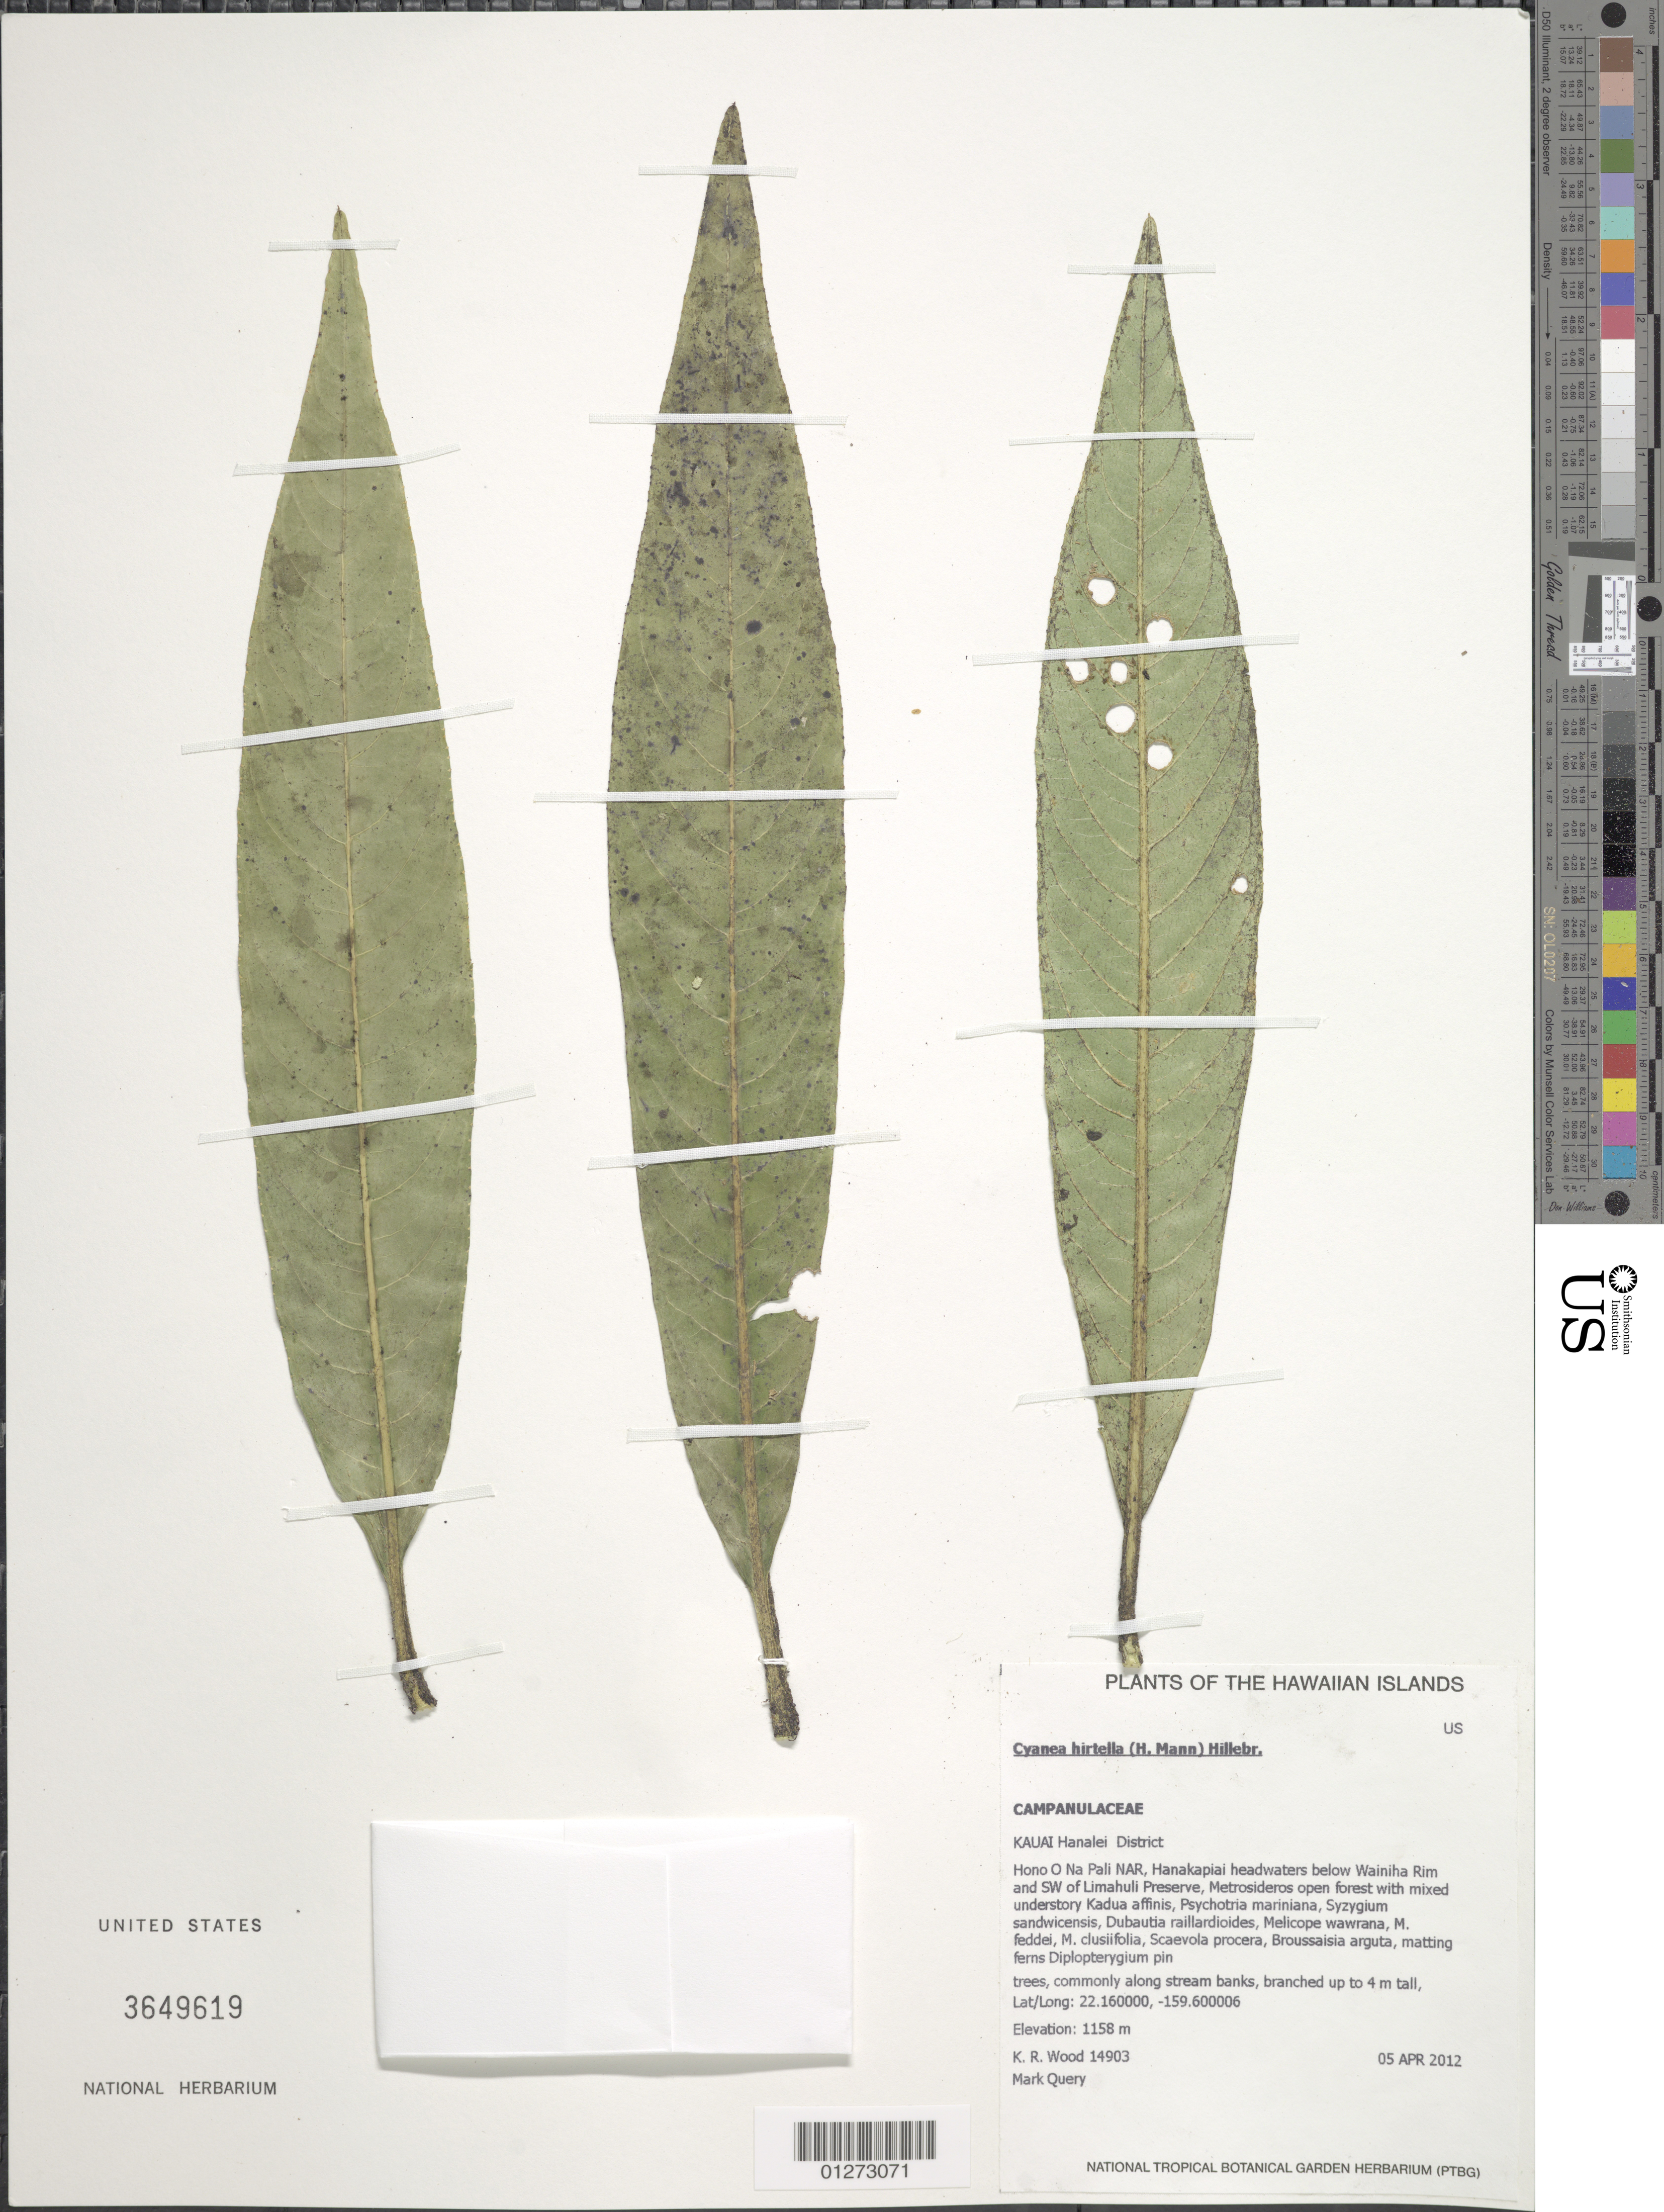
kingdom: Plantae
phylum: Tracheophyta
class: Magnoliopsida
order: Asterales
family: Campanulaceae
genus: Cyanea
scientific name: Cyanea hirtella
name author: (H. Mann) Hillebr.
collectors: K. R. Wood & M. Query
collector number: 14903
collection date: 2012-04-05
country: United States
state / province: Hawaii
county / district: Kauai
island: Kaua'i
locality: Hanalei District, Hono O Na Pali NAR, Hanakapiai headwaters below Wainiha Rim and SW of Limahuli Preserve.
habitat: Open forest with mixed understory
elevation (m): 1158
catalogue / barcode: US 3649619